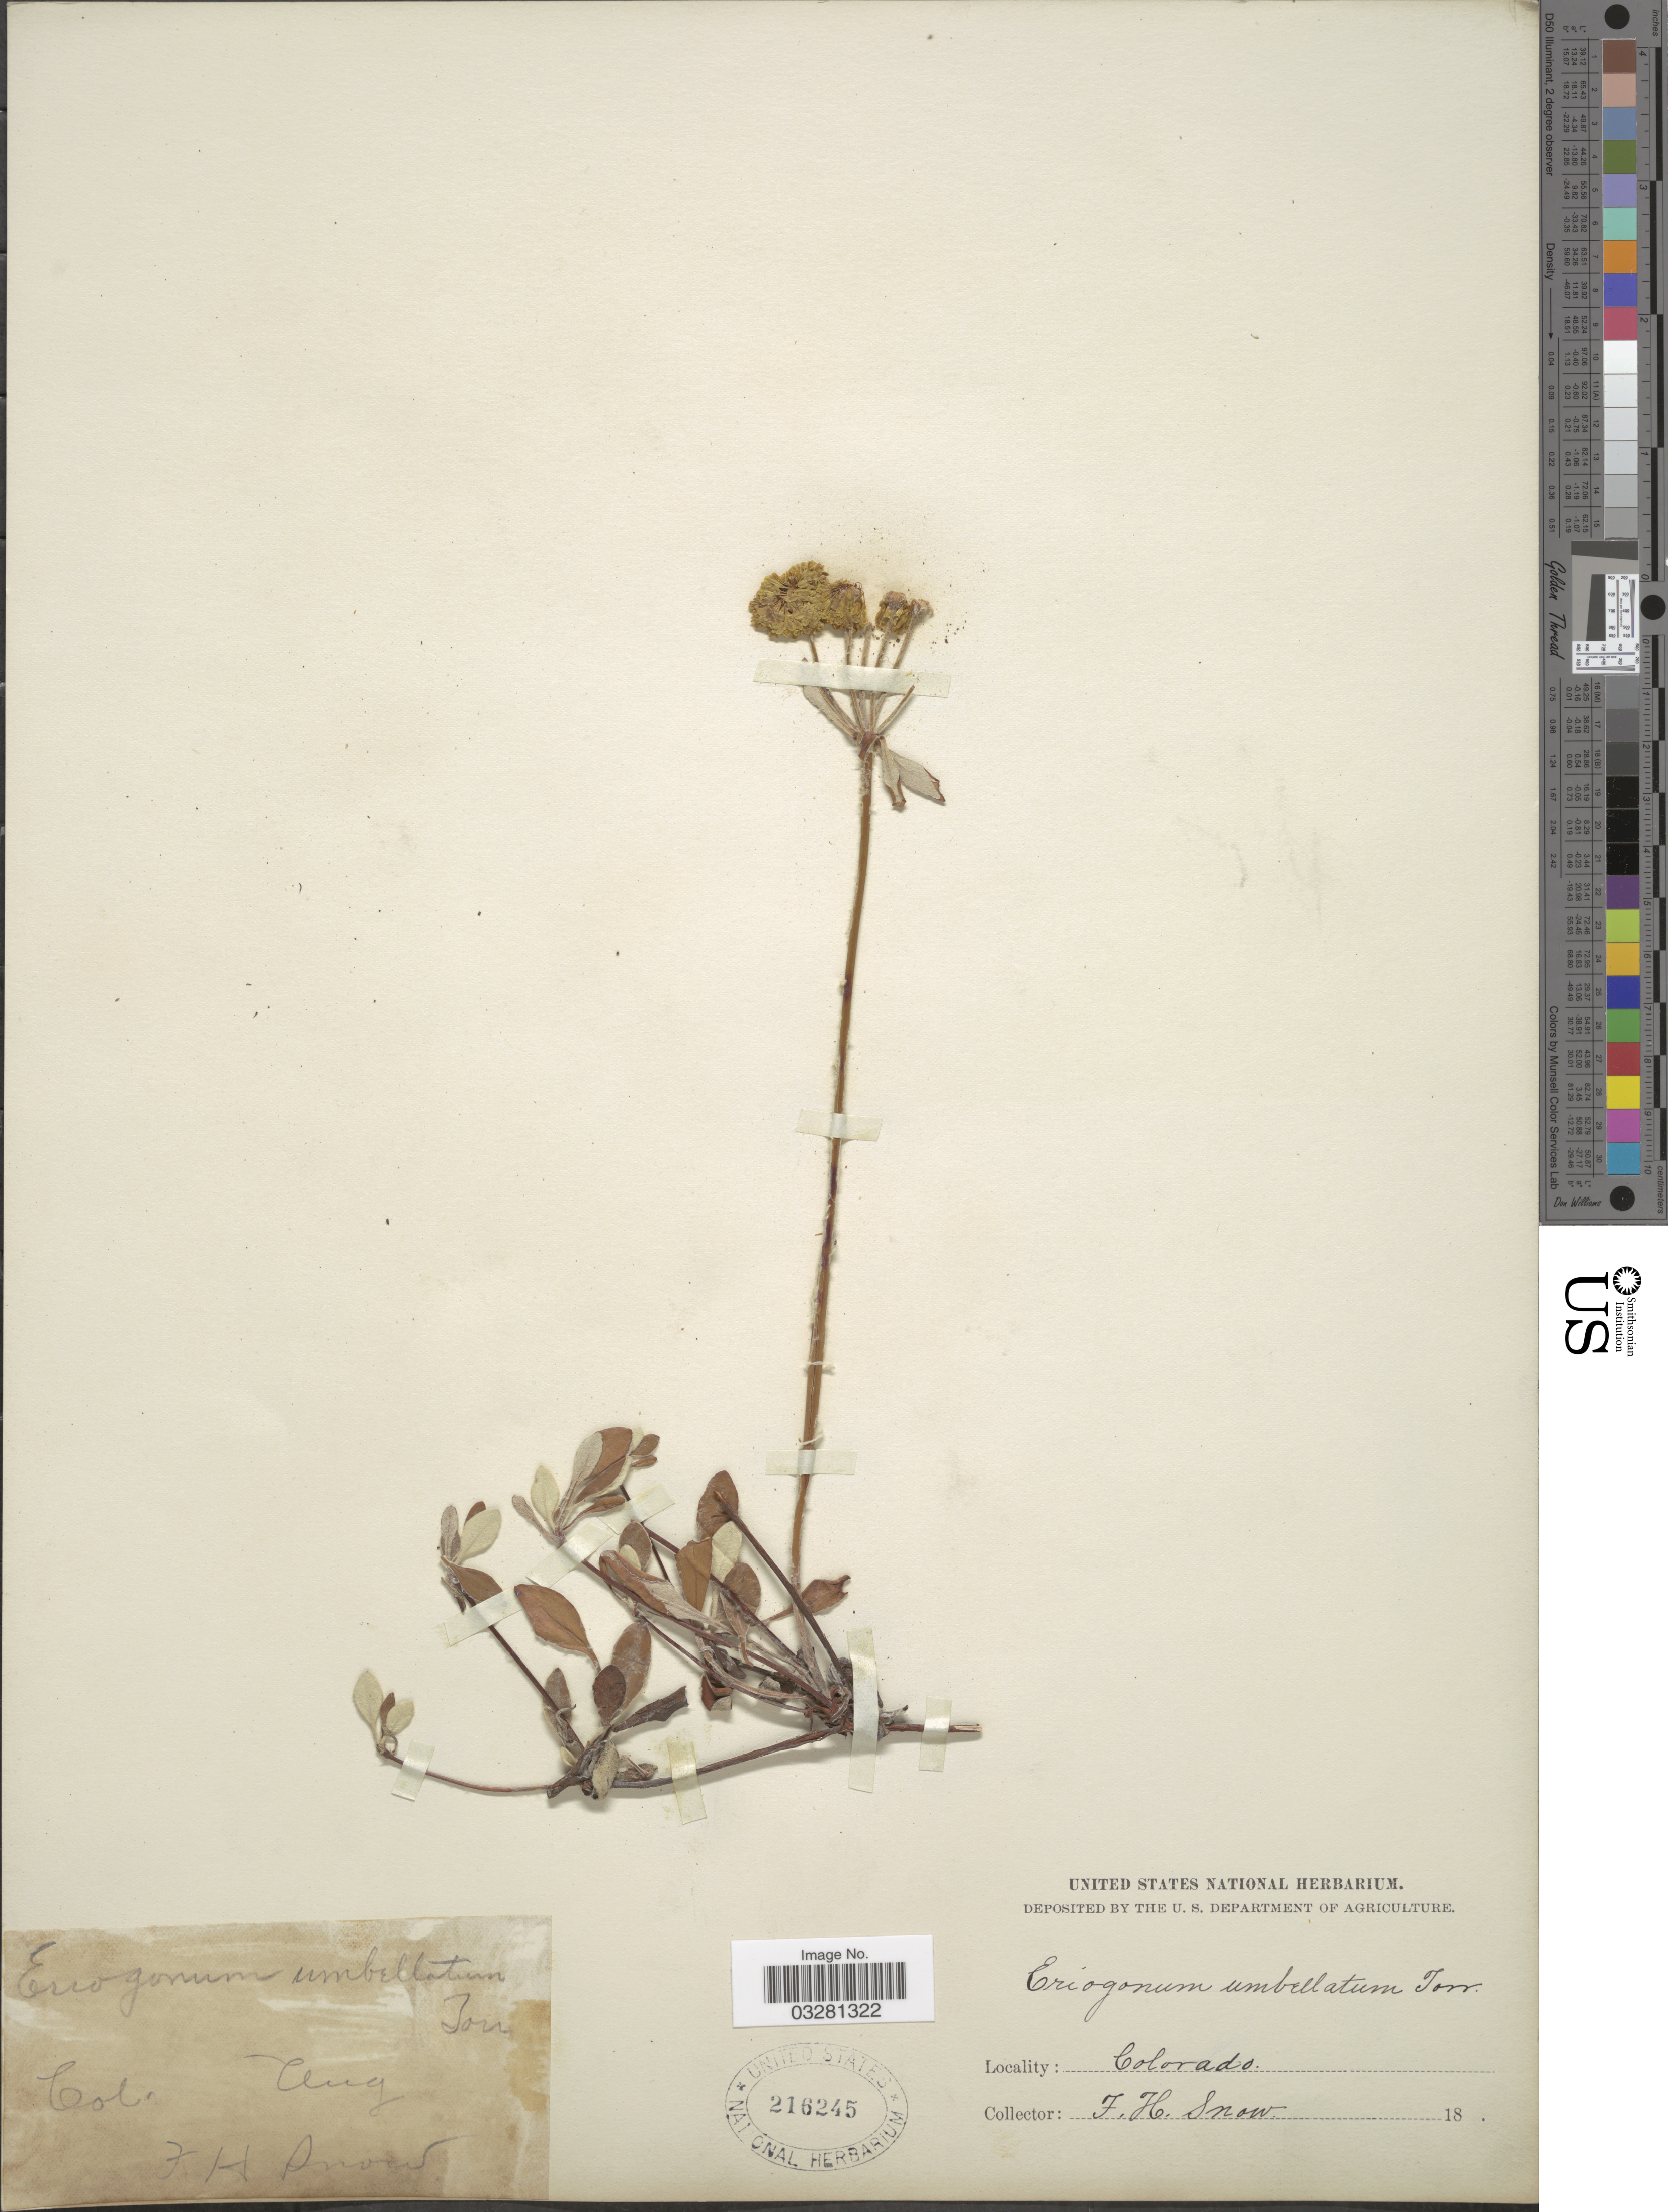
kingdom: Plantae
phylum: Tracheophyta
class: Magnoliopsida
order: Caryophyllales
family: Polygonaceae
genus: Eriogonum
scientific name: Eriogonum umbellatum var. umbellatum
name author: Torr.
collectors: F. H. Snow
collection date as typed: Aug 18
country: United States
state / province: Colorado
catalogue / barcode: US 216245